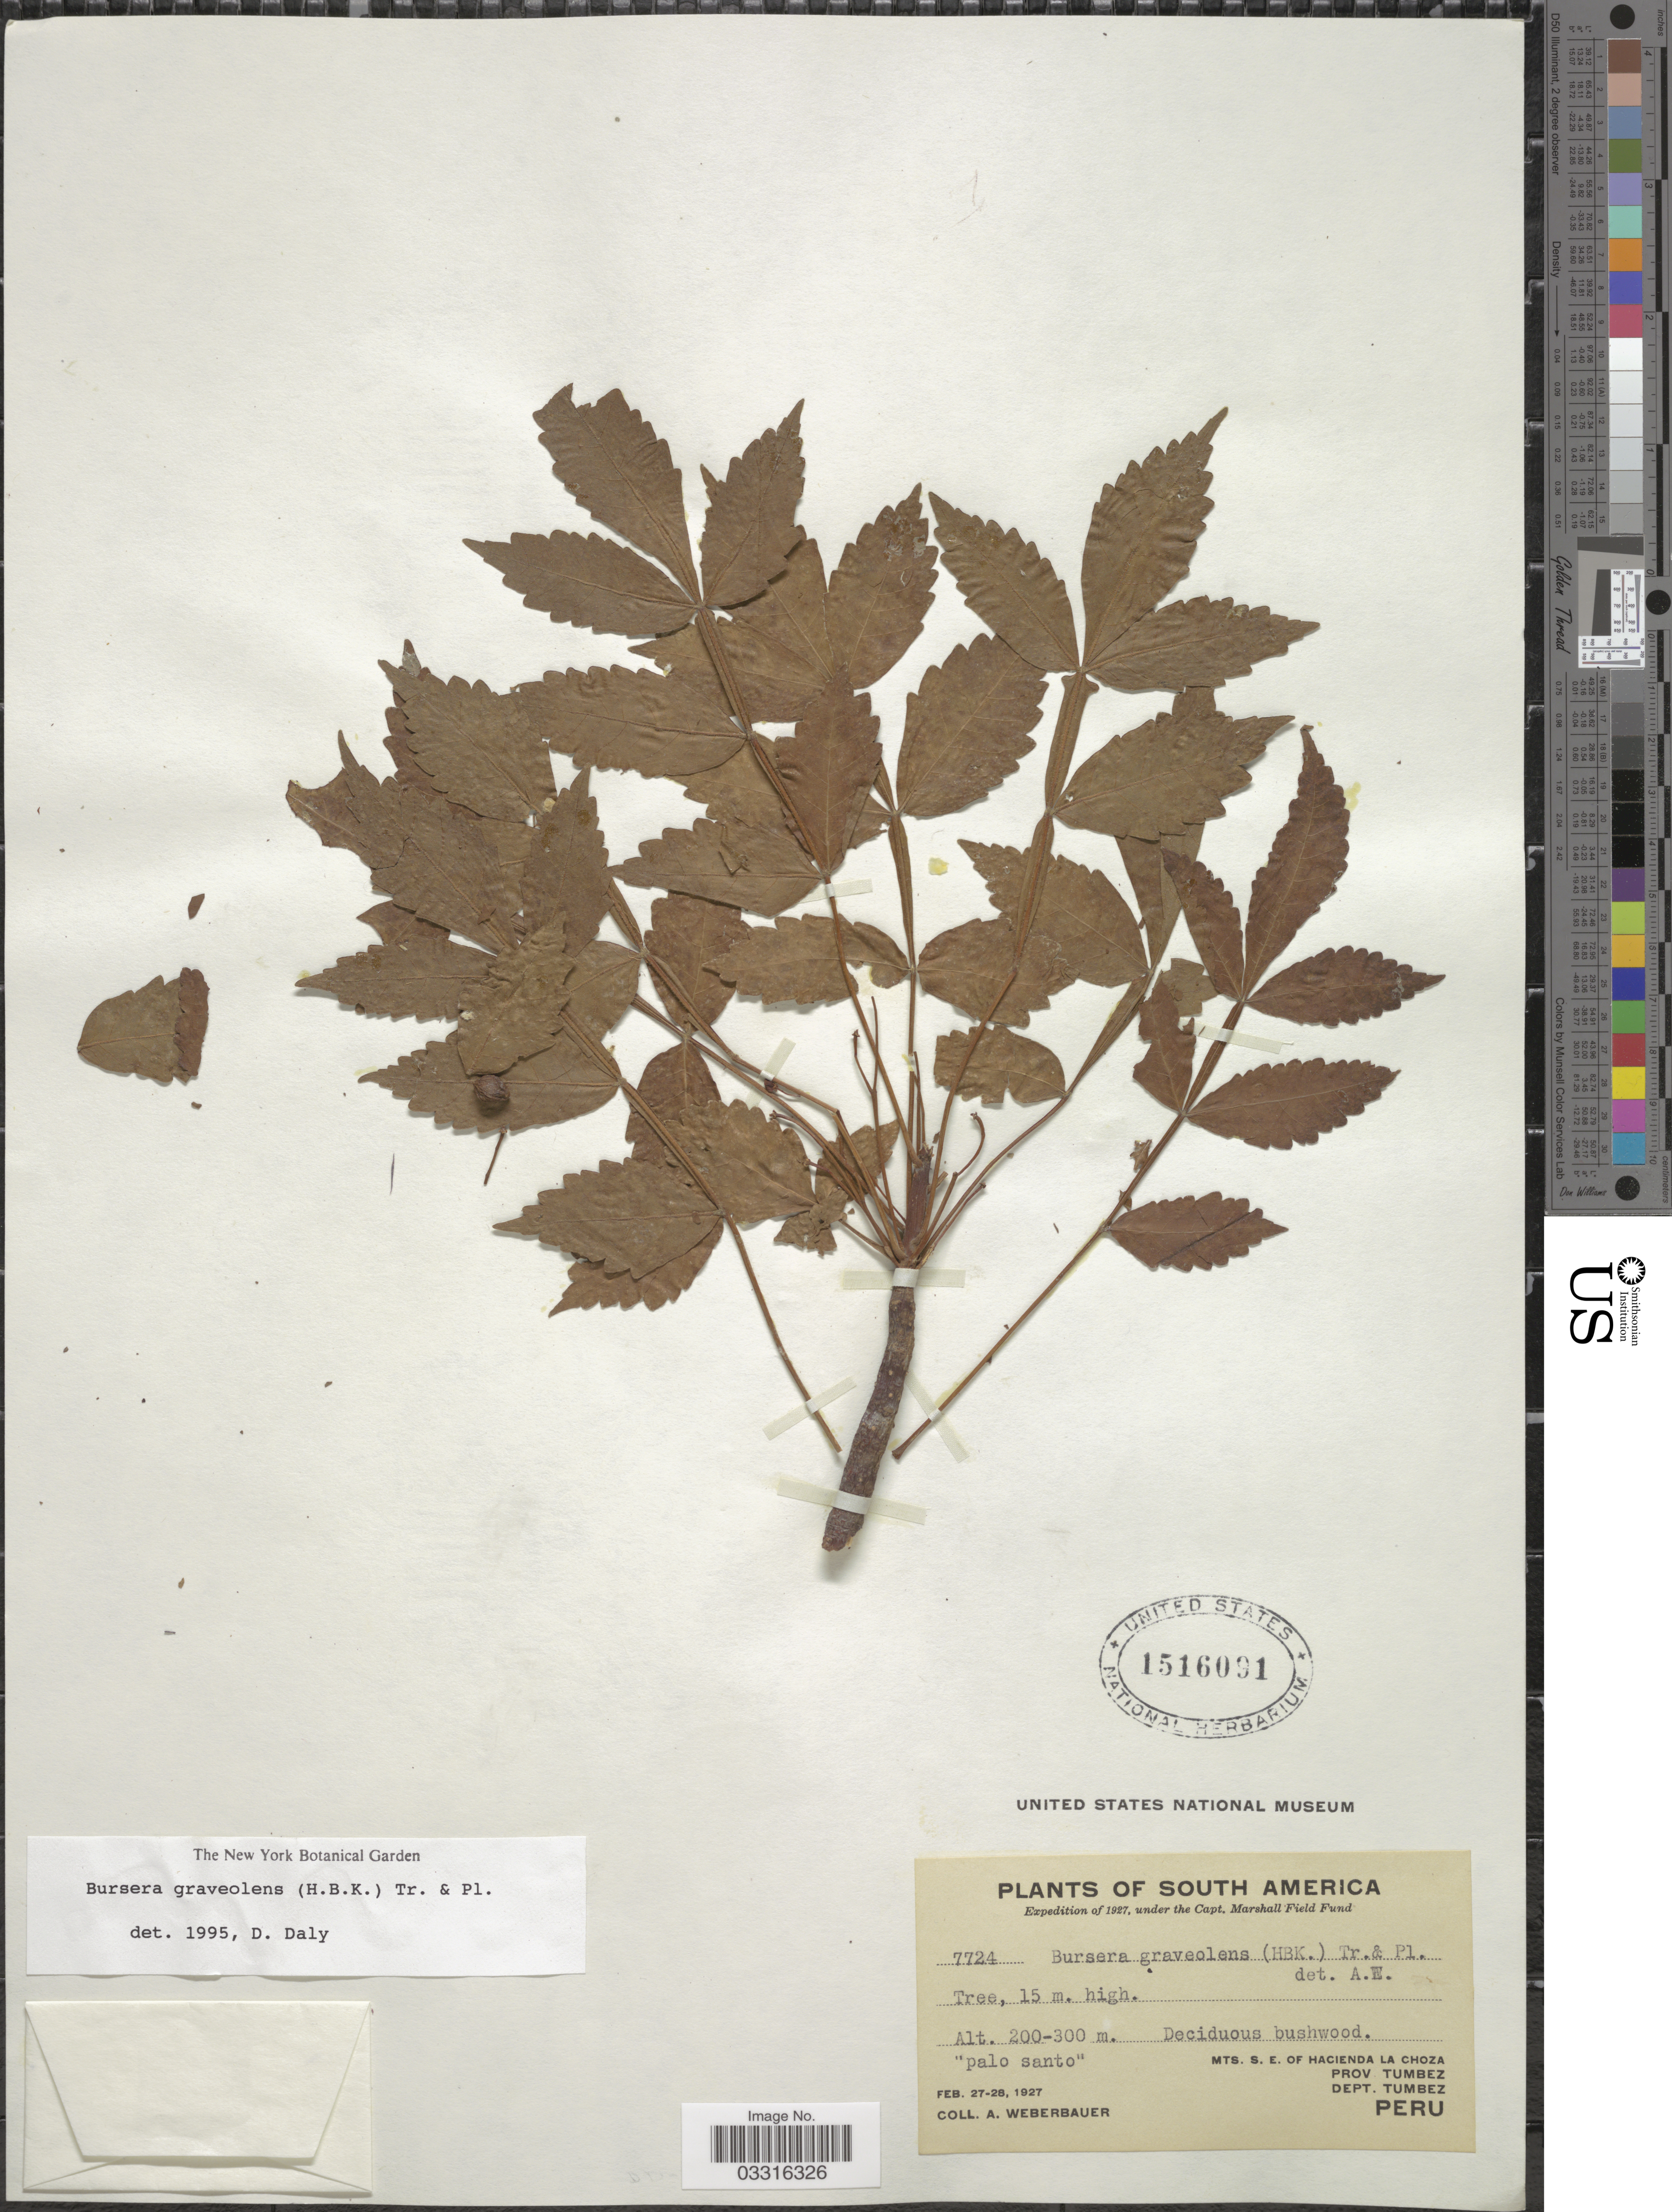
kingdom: Plantae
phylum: Tracheophyta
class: Magnoliopsida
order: Sapindales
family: Burseraceae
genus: Bursera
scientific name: Bursera graveolens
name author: (Kunth) Triana & Planch.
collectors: A. Weberbauer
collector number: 7724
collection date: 1927-02-27/1927-02-28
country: Peru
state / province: Tumbes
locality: Mts. S.E. of Hacienda La Choza, Prov. Tumbez, Dept. Tumbez.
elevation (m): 200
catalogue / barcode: US 1516091